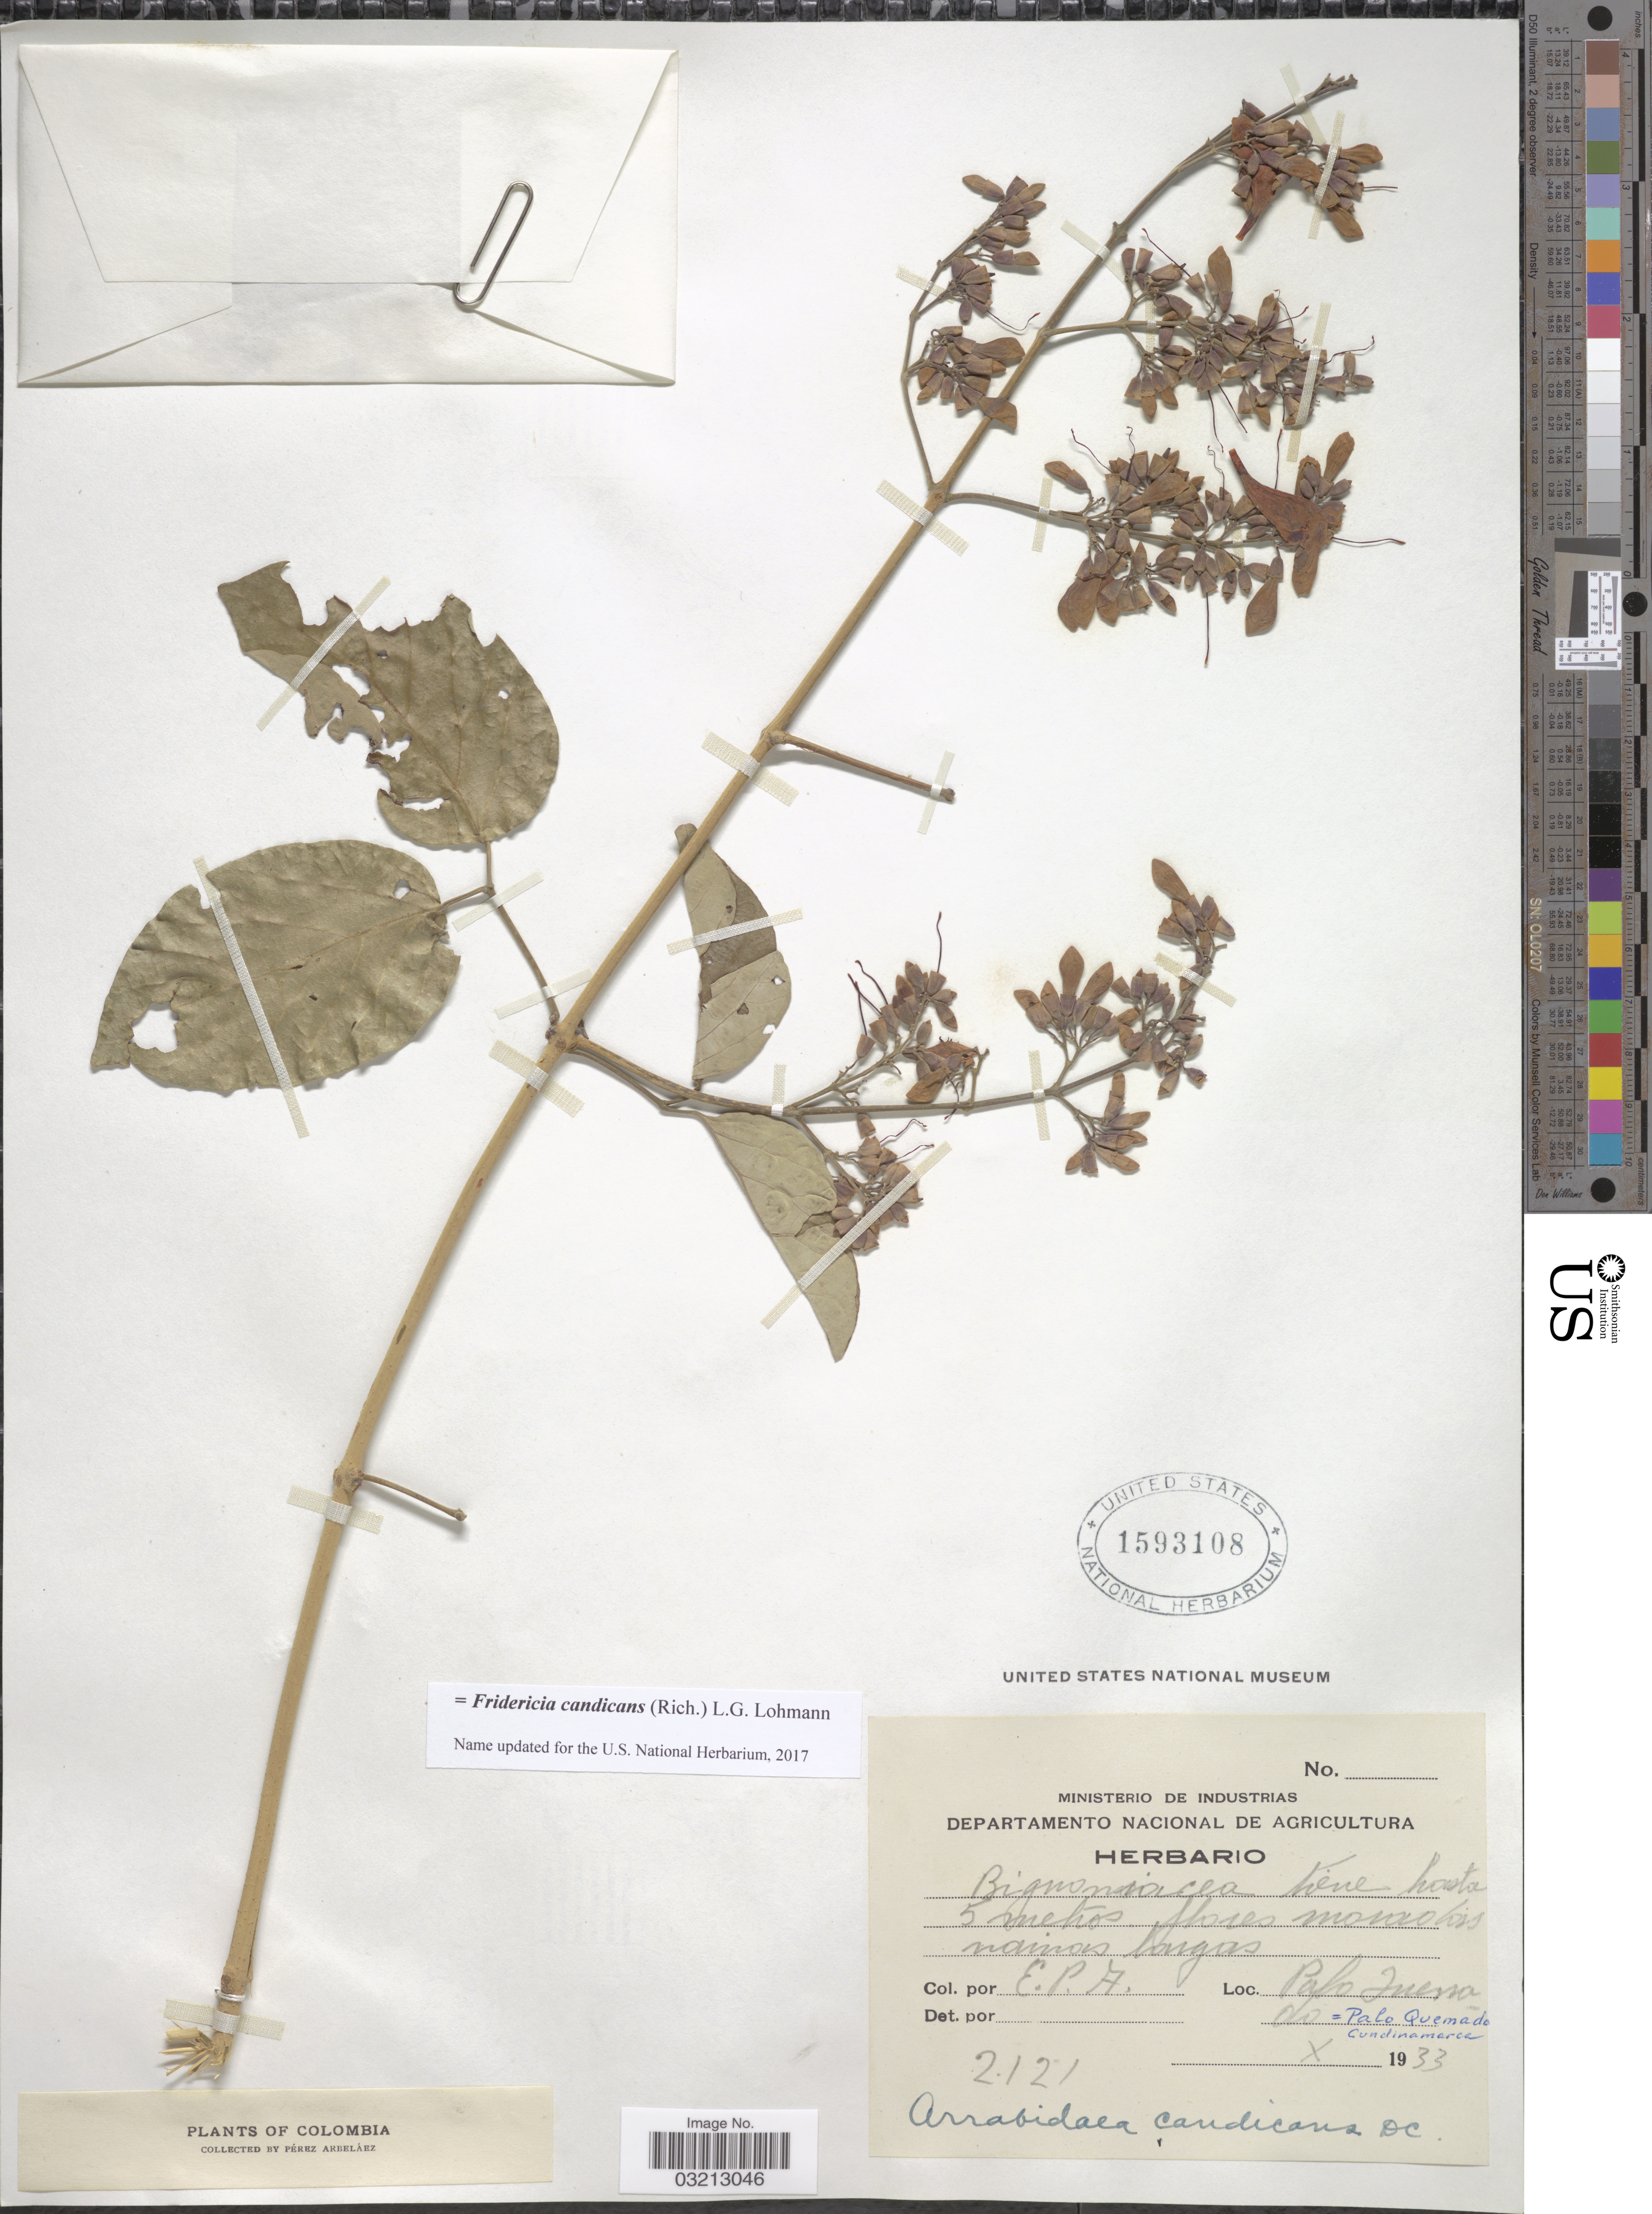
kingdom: Plantae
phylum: Tracheophyta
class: Magnoliopsida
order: Lamiales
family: Bignoniaceae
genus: Fridericia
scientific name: Fridericia candicans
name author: (Rich.) L.G. Lohmann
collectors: E. Pérez Arbeláez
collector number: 2121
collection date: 1933-10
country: Colombia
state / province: Cundinamarca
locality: Palo Quemado.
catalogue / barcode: US 1593108